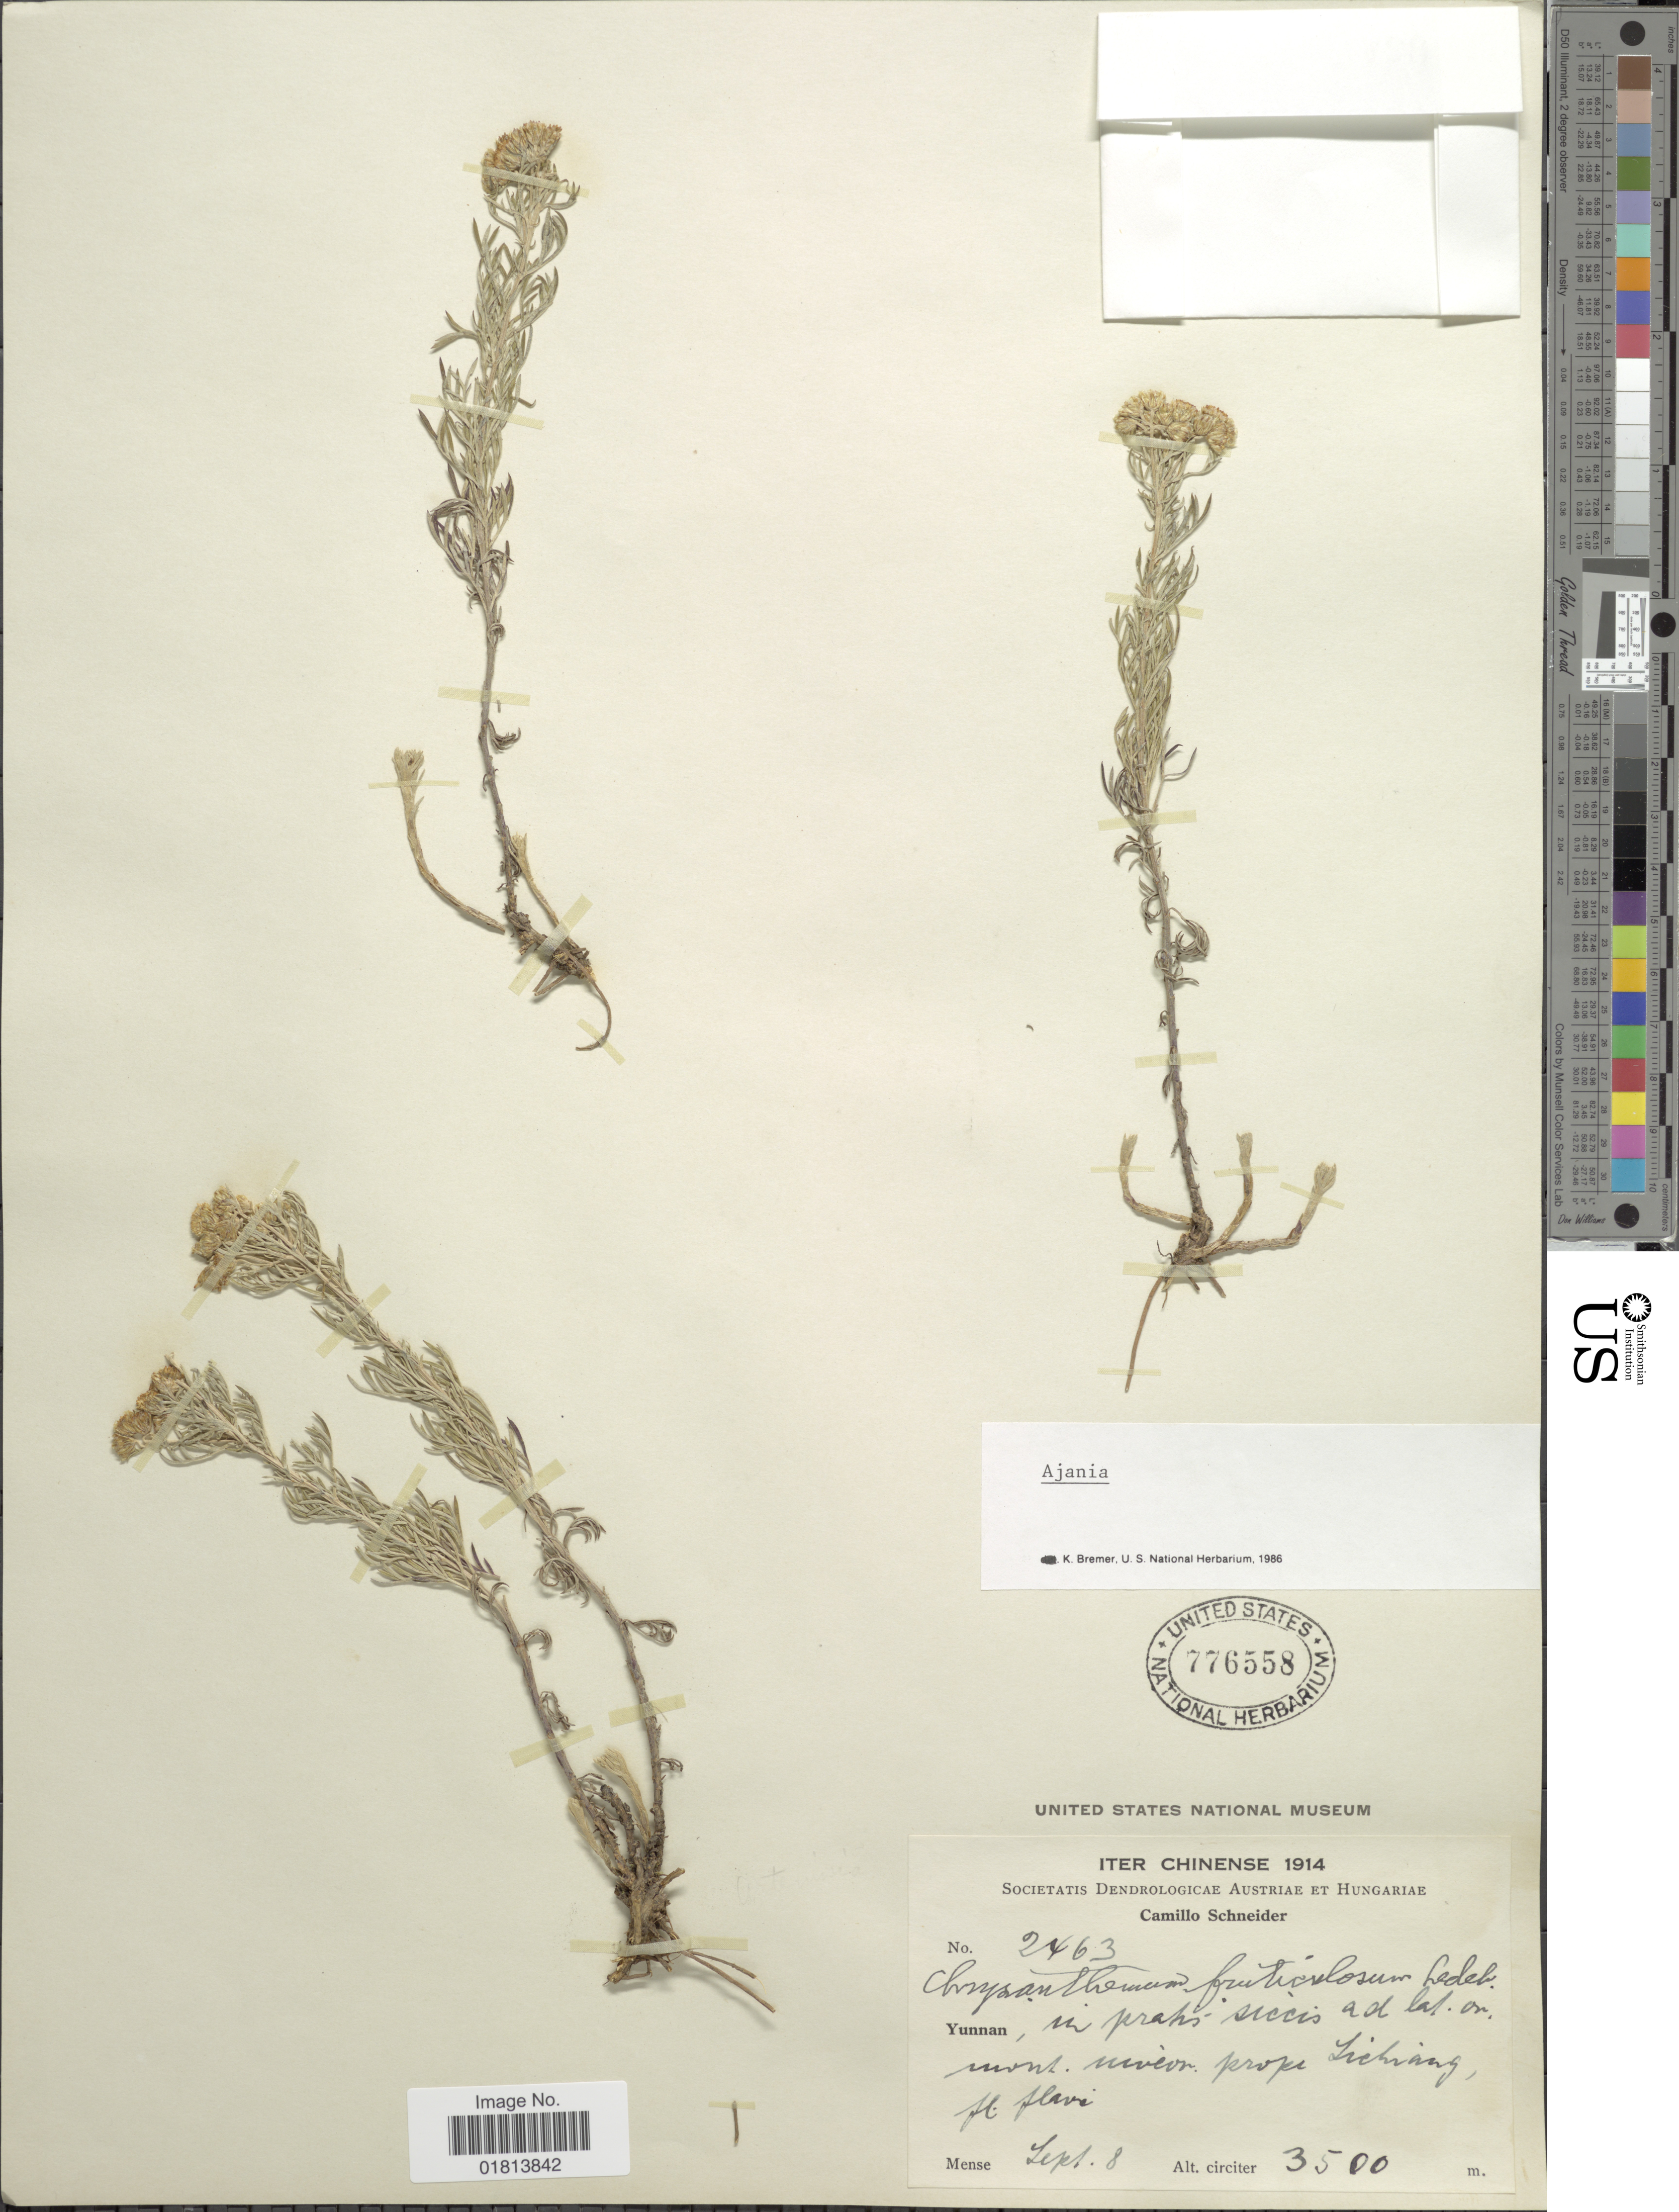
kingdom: Plantae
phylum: Tracheophyta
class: Magnoliopsida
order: Asterales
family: Asteraceae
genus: Ajania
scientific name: Ajania fruticulosa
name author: (Ledeb.) Poljakov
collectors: C. K. Schneider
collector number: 2463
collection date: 1914-09-08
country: China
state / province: Yunnan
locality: Iter Chinense, Yunnan,in pratis siccis ad lat on mont. niveor prope Lichiang, fl. flavi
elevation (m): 3500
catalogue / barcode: US 776558